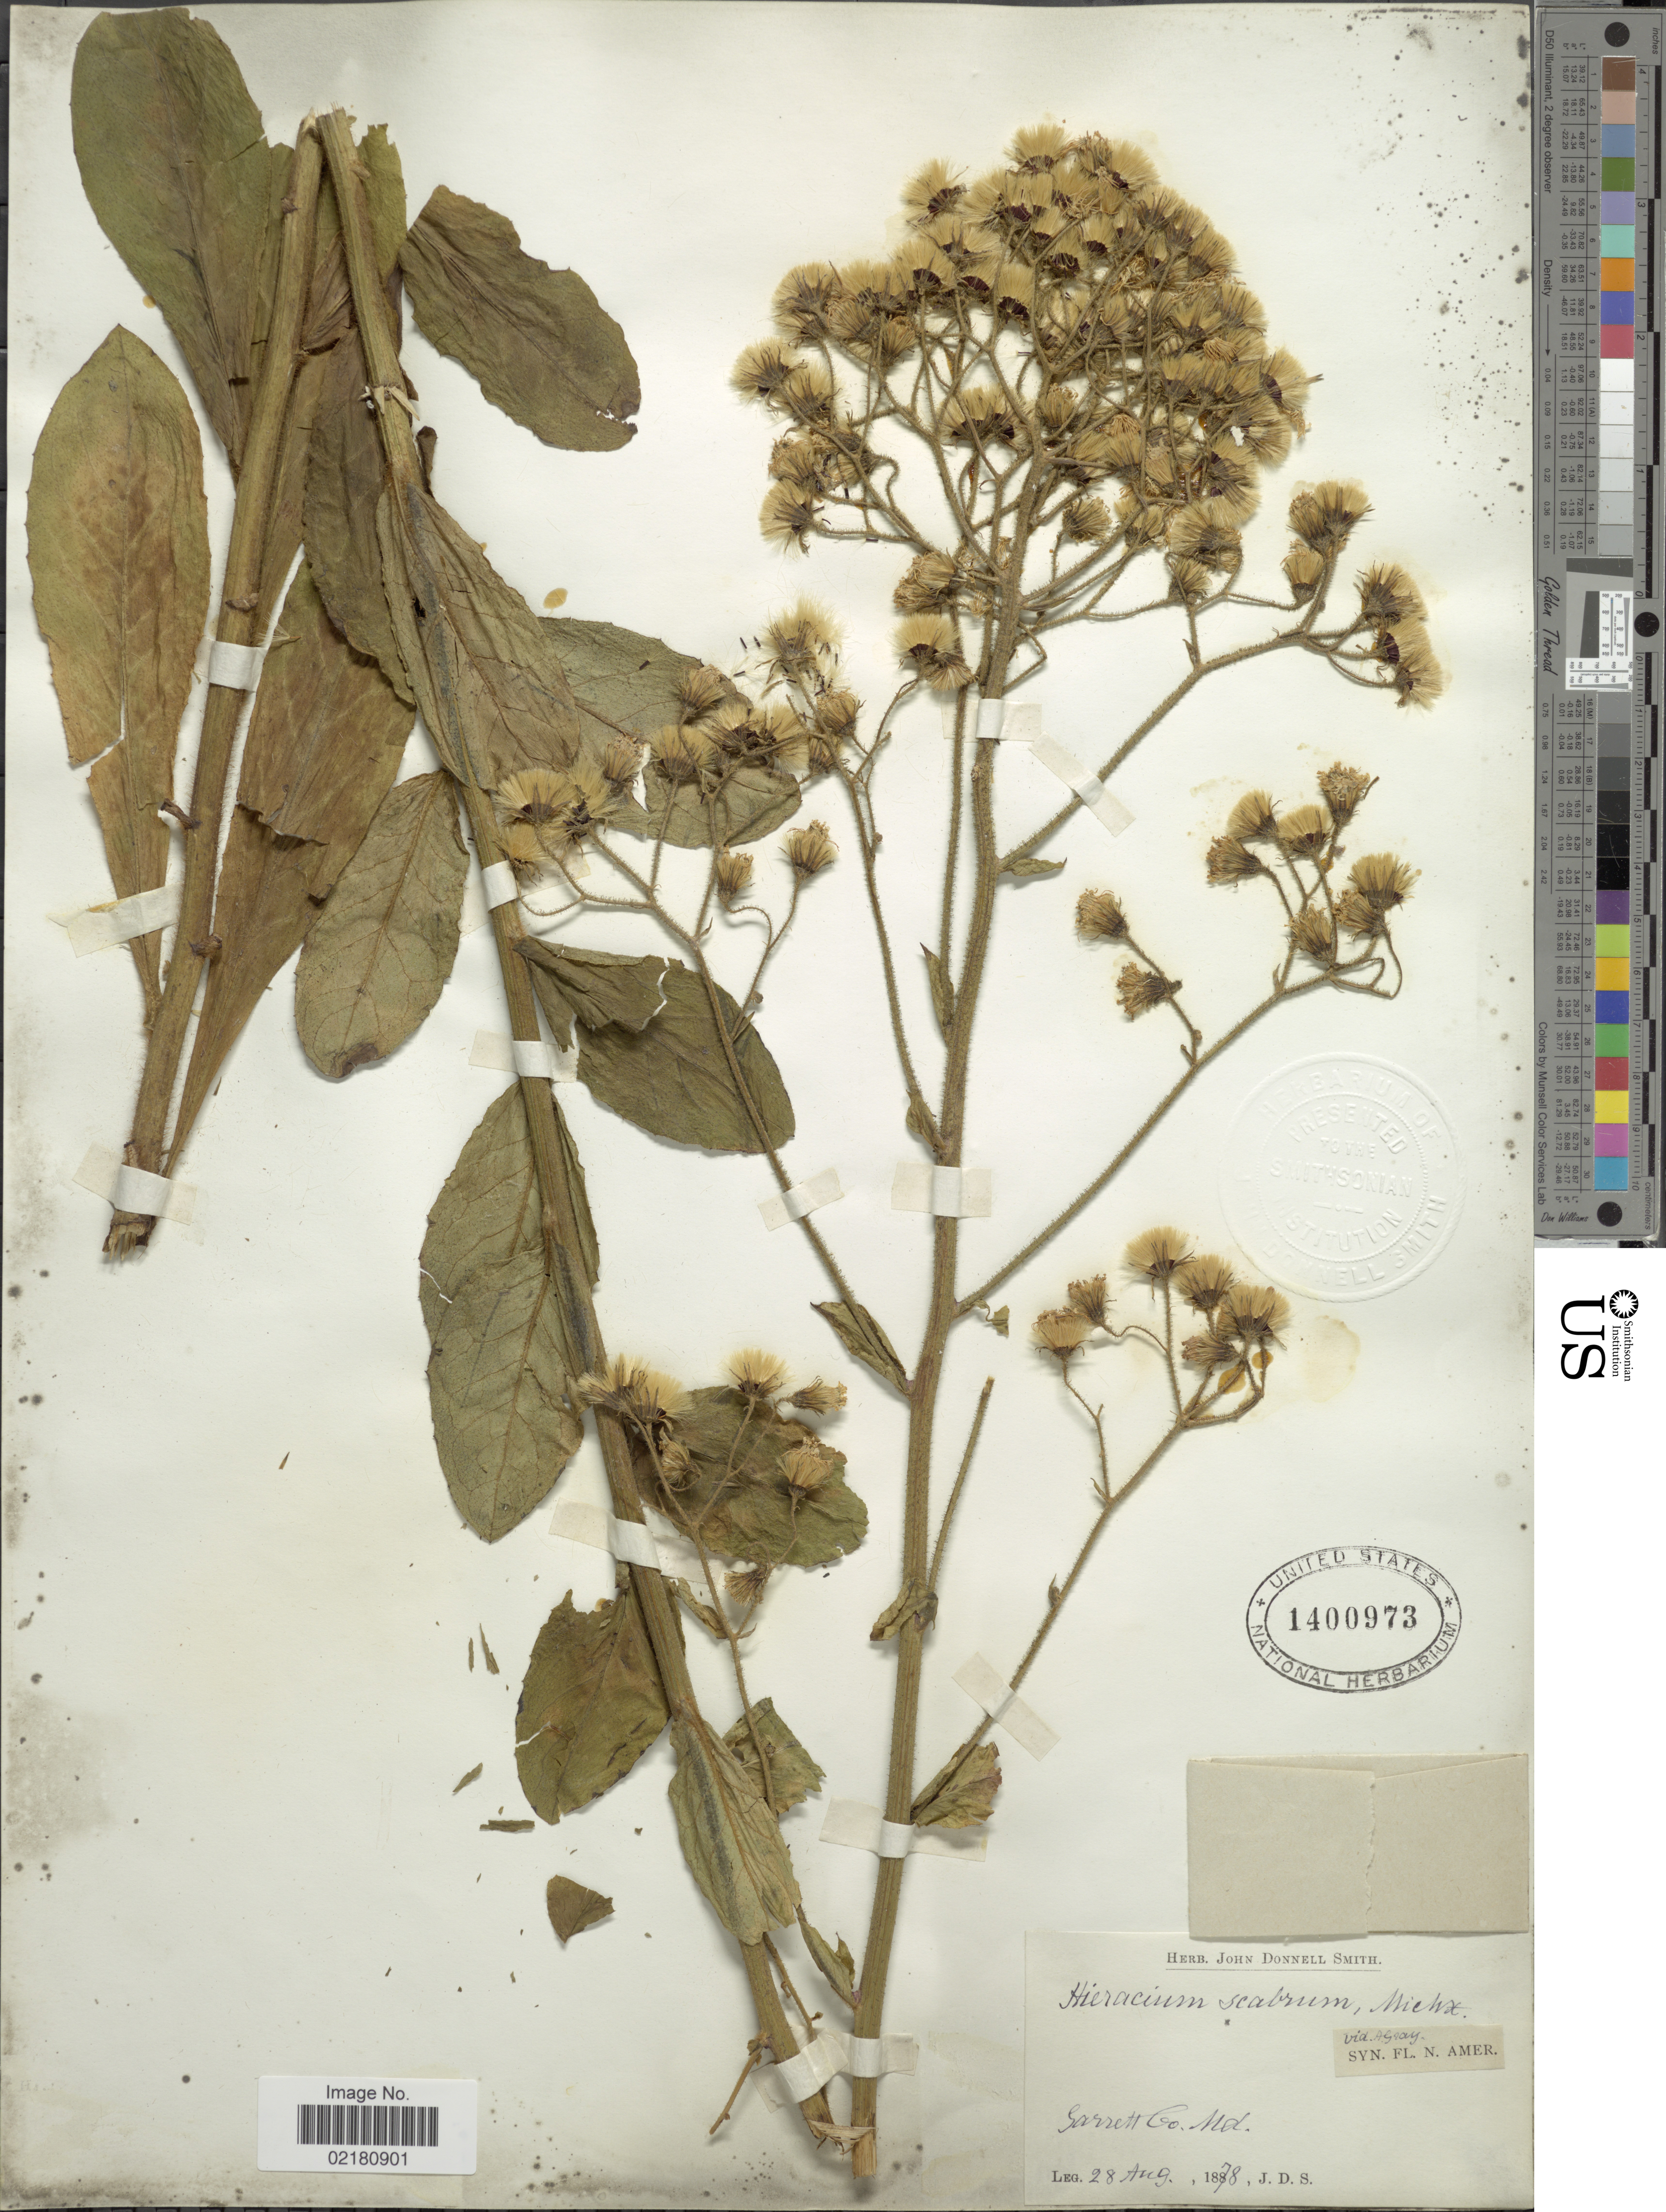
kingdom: Plantae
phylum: Tracheophyta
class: Magnoliopsida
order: Asterales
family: Asteraceae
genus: Pilosella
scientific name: Pilosella verruculata subsp. verruculata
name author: (Link) Soják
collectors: J. Donnell Smith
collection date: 1878-08-28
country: United States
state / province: Maryland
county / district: Garrett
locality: Garrett Co. Md.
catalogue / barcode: US 1400973